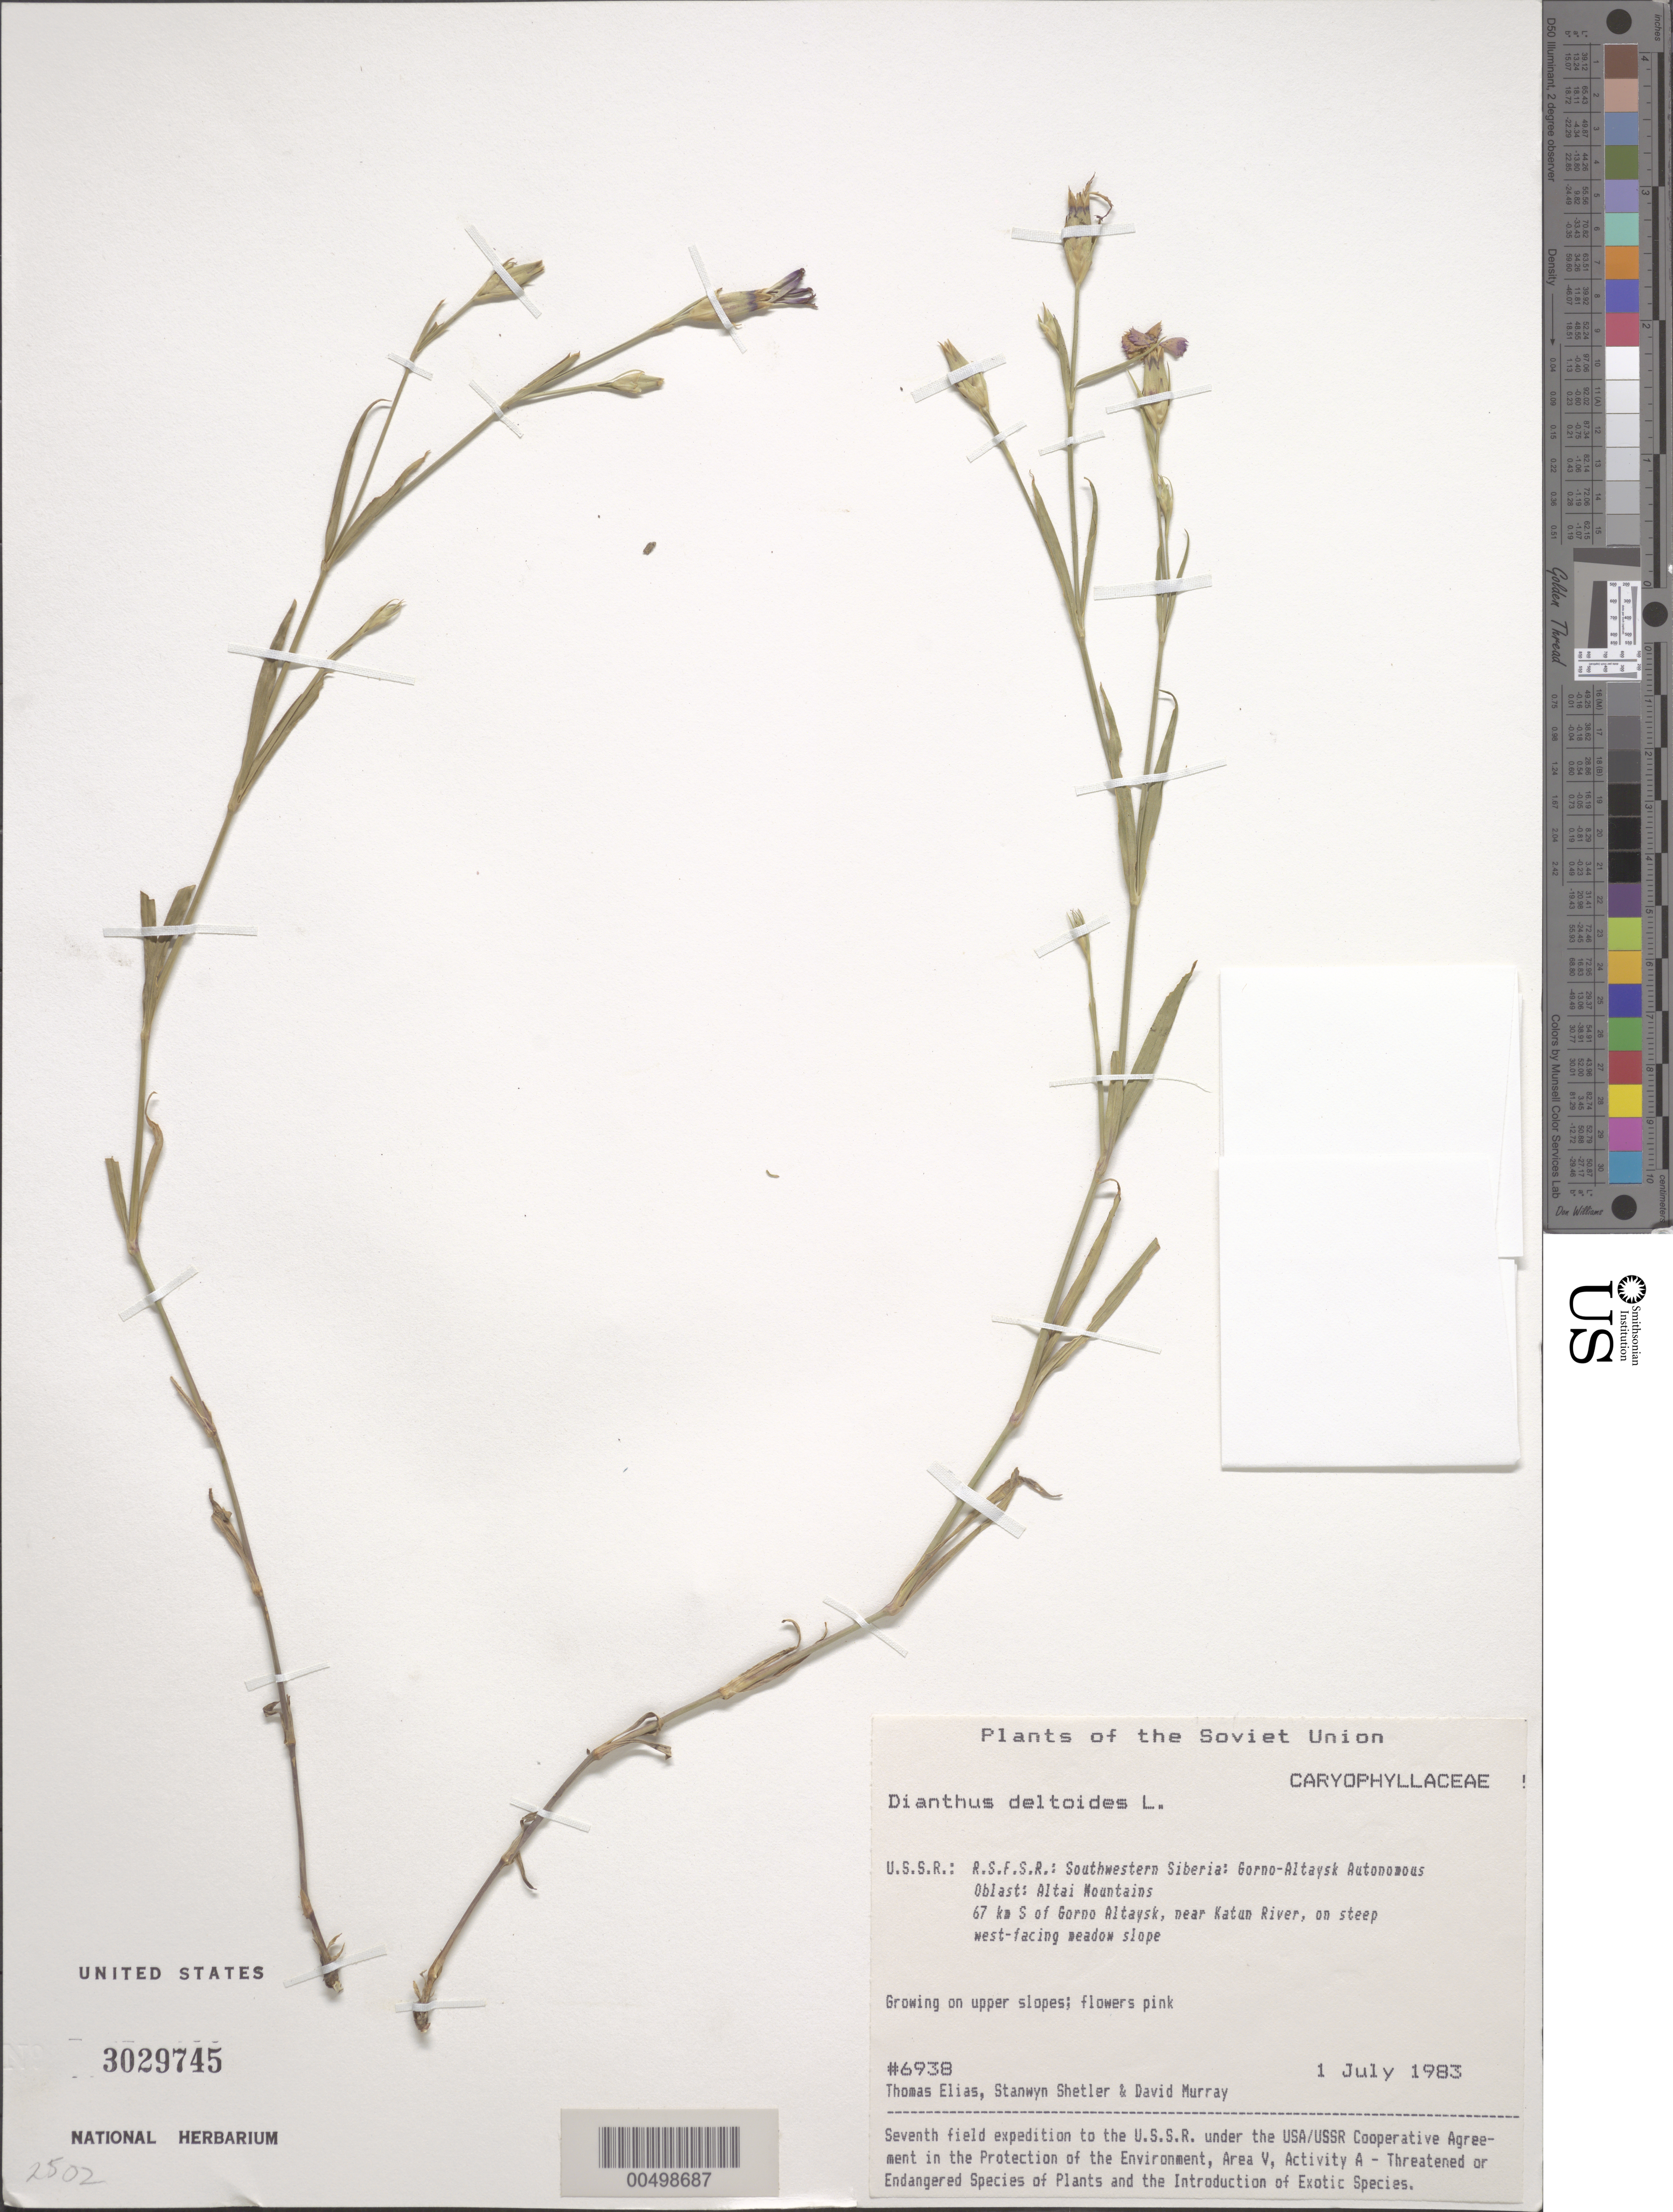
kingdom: Plantae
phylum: Tracheophyta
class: Magnoliopsida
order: Caryophyllales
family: Caryophyllaceae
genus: Dianthus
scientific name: Dianthus deltoides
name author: L.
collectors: T. Elias, S. Shetler & D. F. Murray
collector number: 6938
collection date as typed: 01 Jul 1983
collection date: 1983-07-01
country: Russian Federation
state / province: Altai Republic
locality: Altai Mountains, 67 km S of Gorno-Altaysk, near Katun River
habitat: on steep west-facing meadow, growing on upper slopes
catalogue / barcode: US 3029745